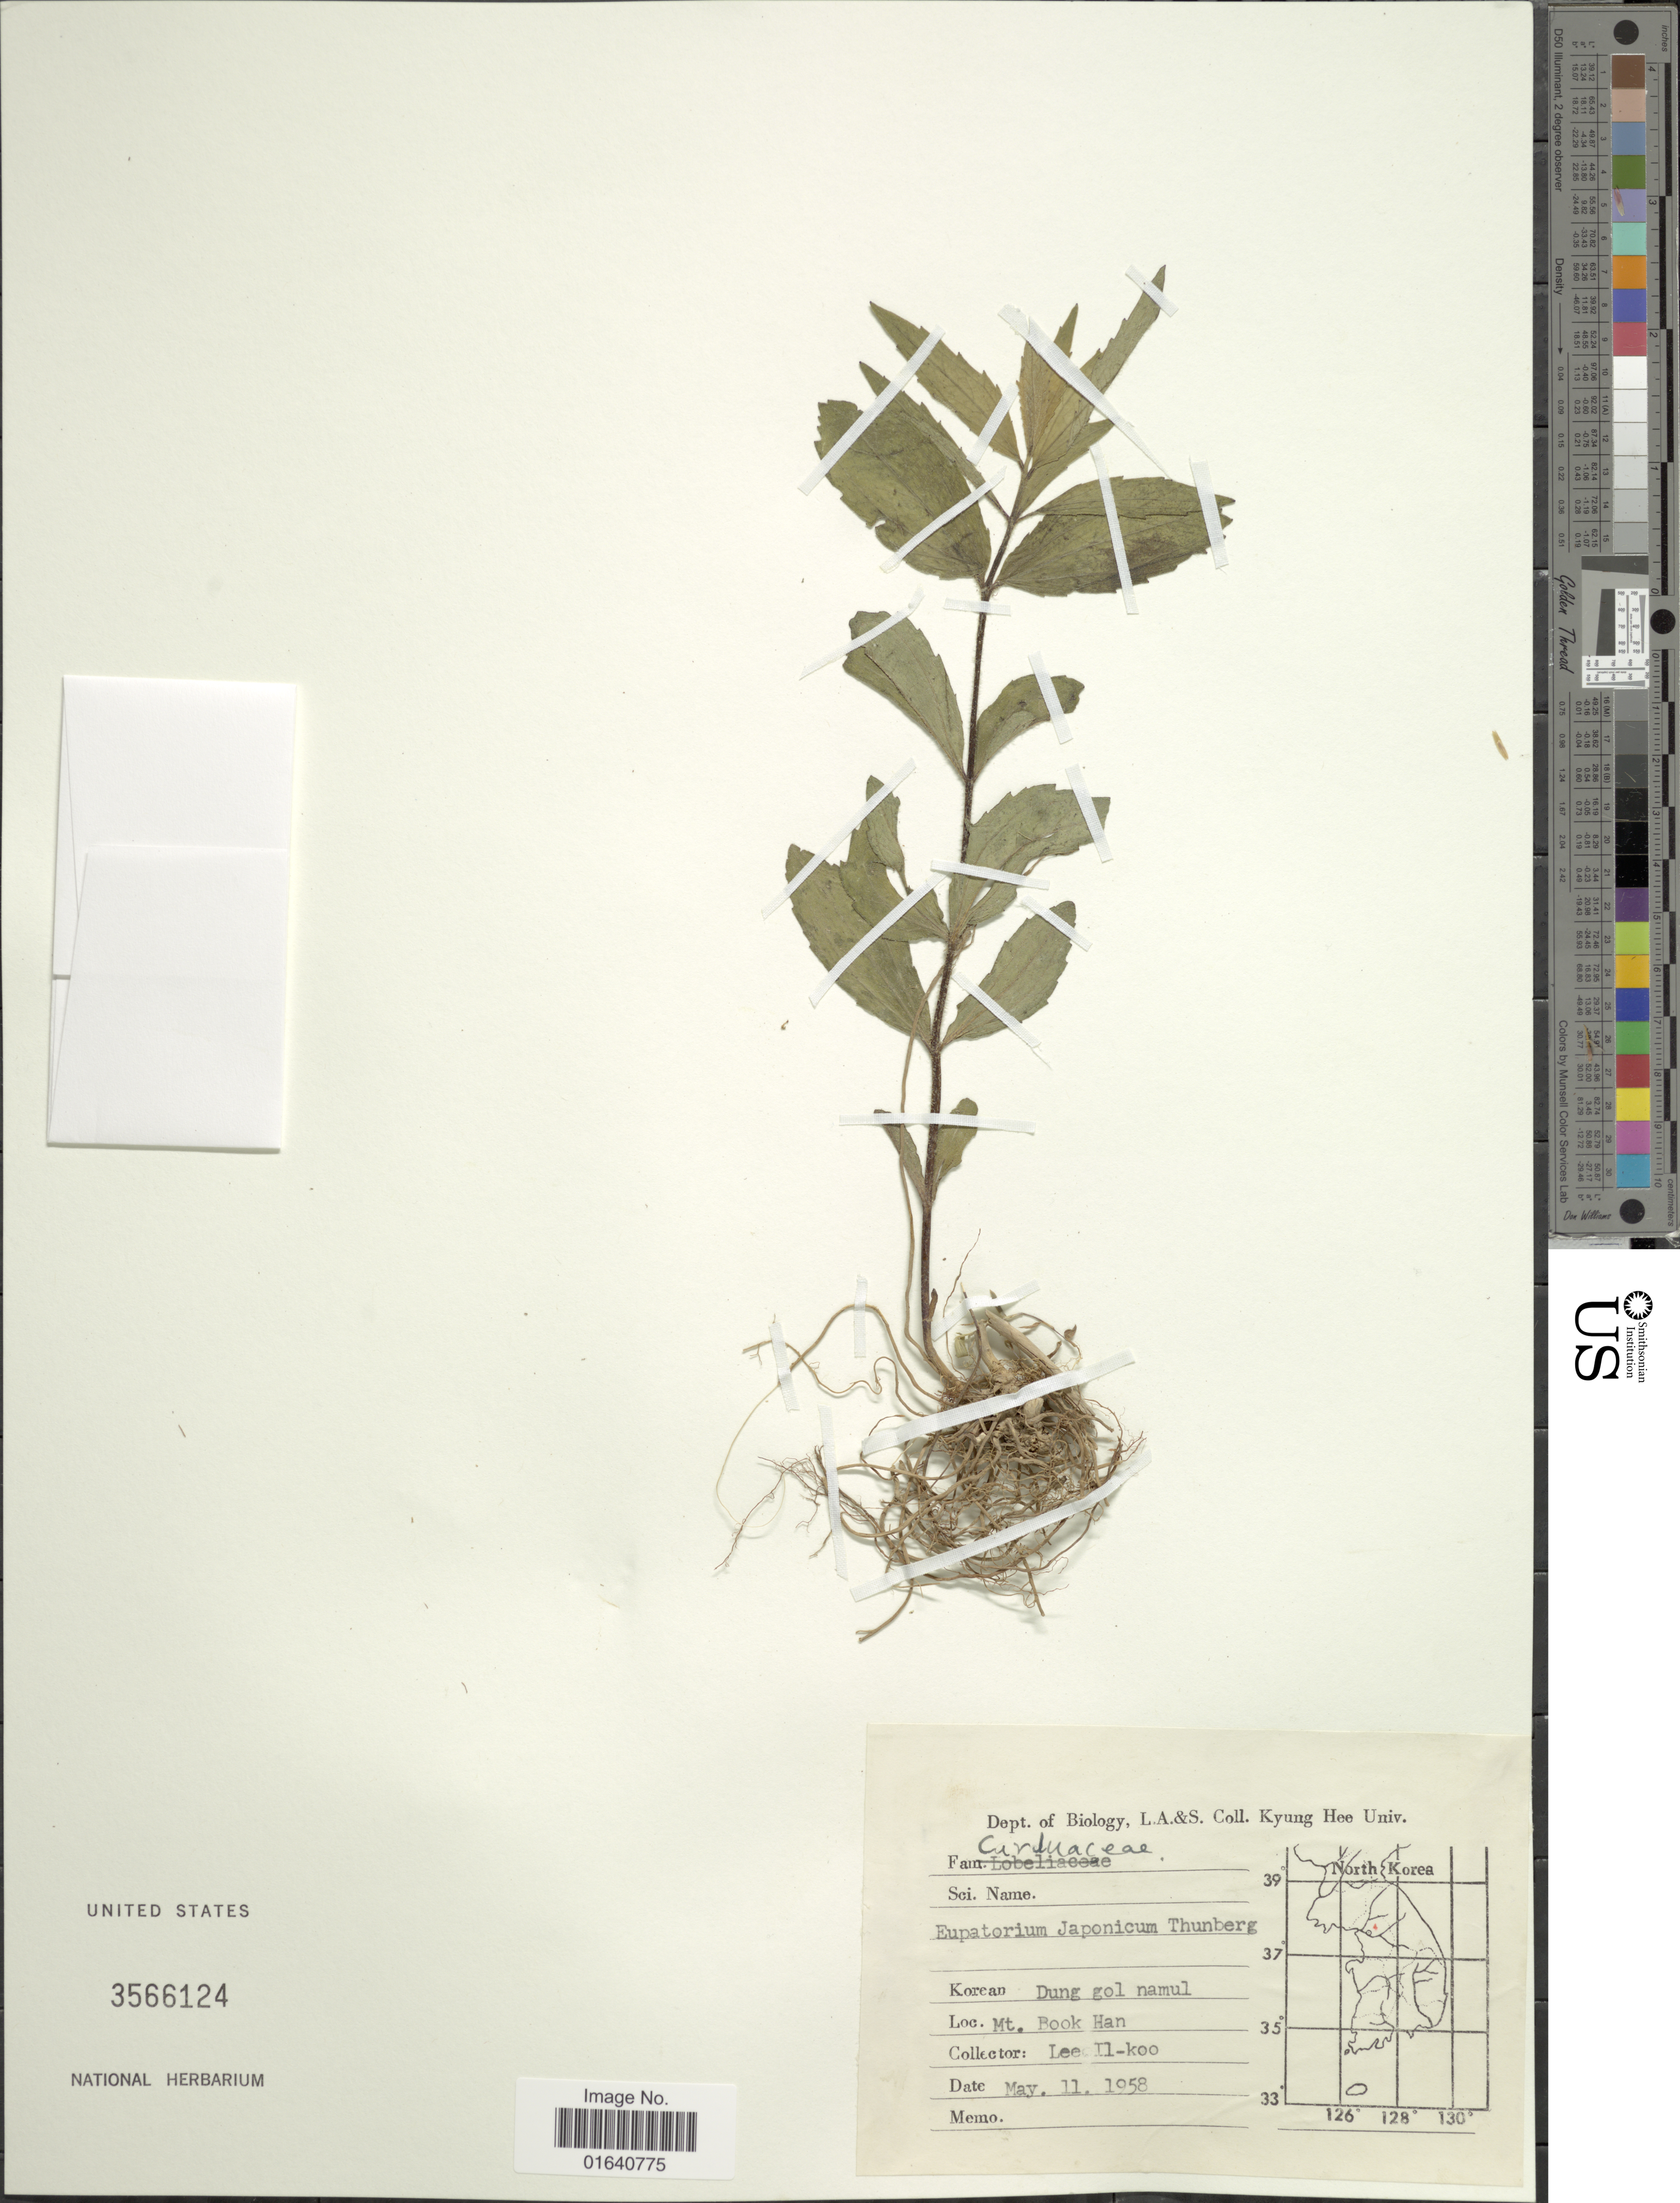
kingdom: Plantae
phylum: Tracheophyta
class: Magnoliopsida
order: Asterales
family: Asteraceae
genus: Eupatorium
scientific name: Eupatorium japonicum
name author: Thunb.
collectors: Il-Ko Lee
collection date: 1958-05-11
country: North Korea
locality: Korean Dung gol namul, Mt. Book Han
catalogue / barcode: US 3566124